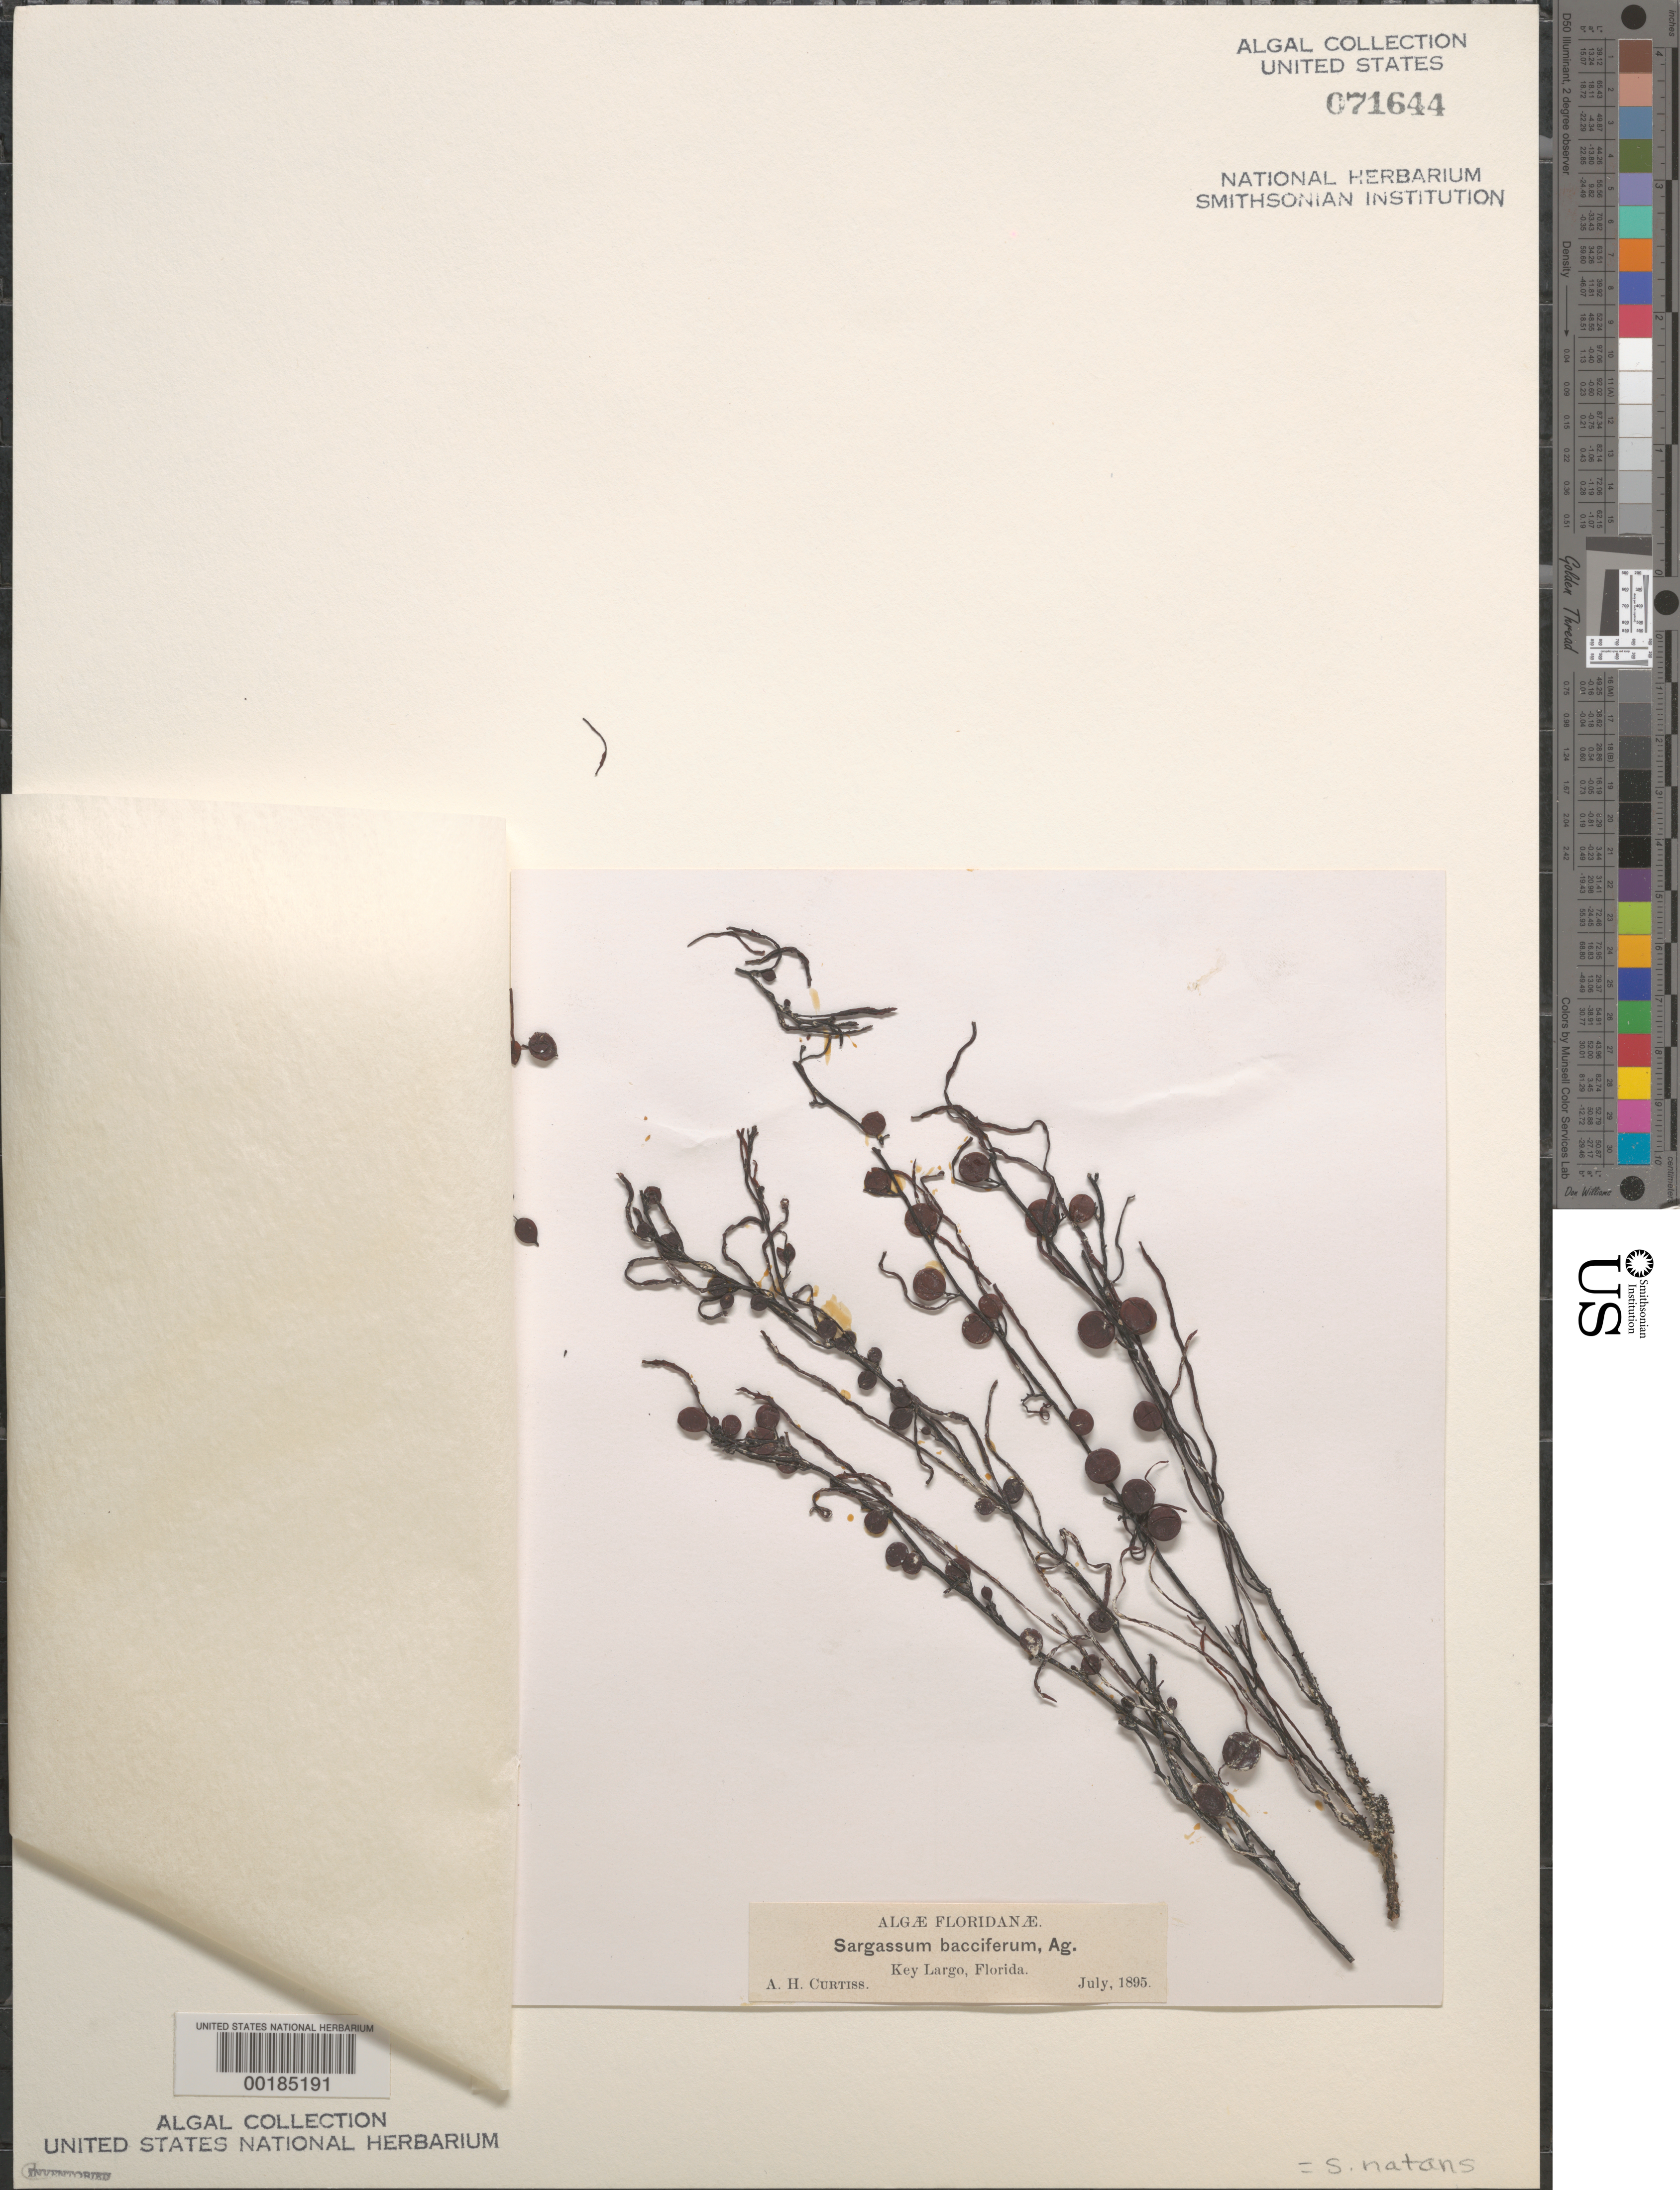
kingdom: Chromista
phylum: Ochrophyta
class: Phaeophyceae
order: Fucales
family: Sargassaceae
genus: Sargassum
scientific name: Sargassum natans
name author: (L.) Gaillon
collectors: A. H. Curtiss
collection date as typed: Jul 1895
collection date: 1895-07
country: United States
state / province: Florida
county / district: Monroe County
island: Key Largo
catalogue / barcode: US 71644